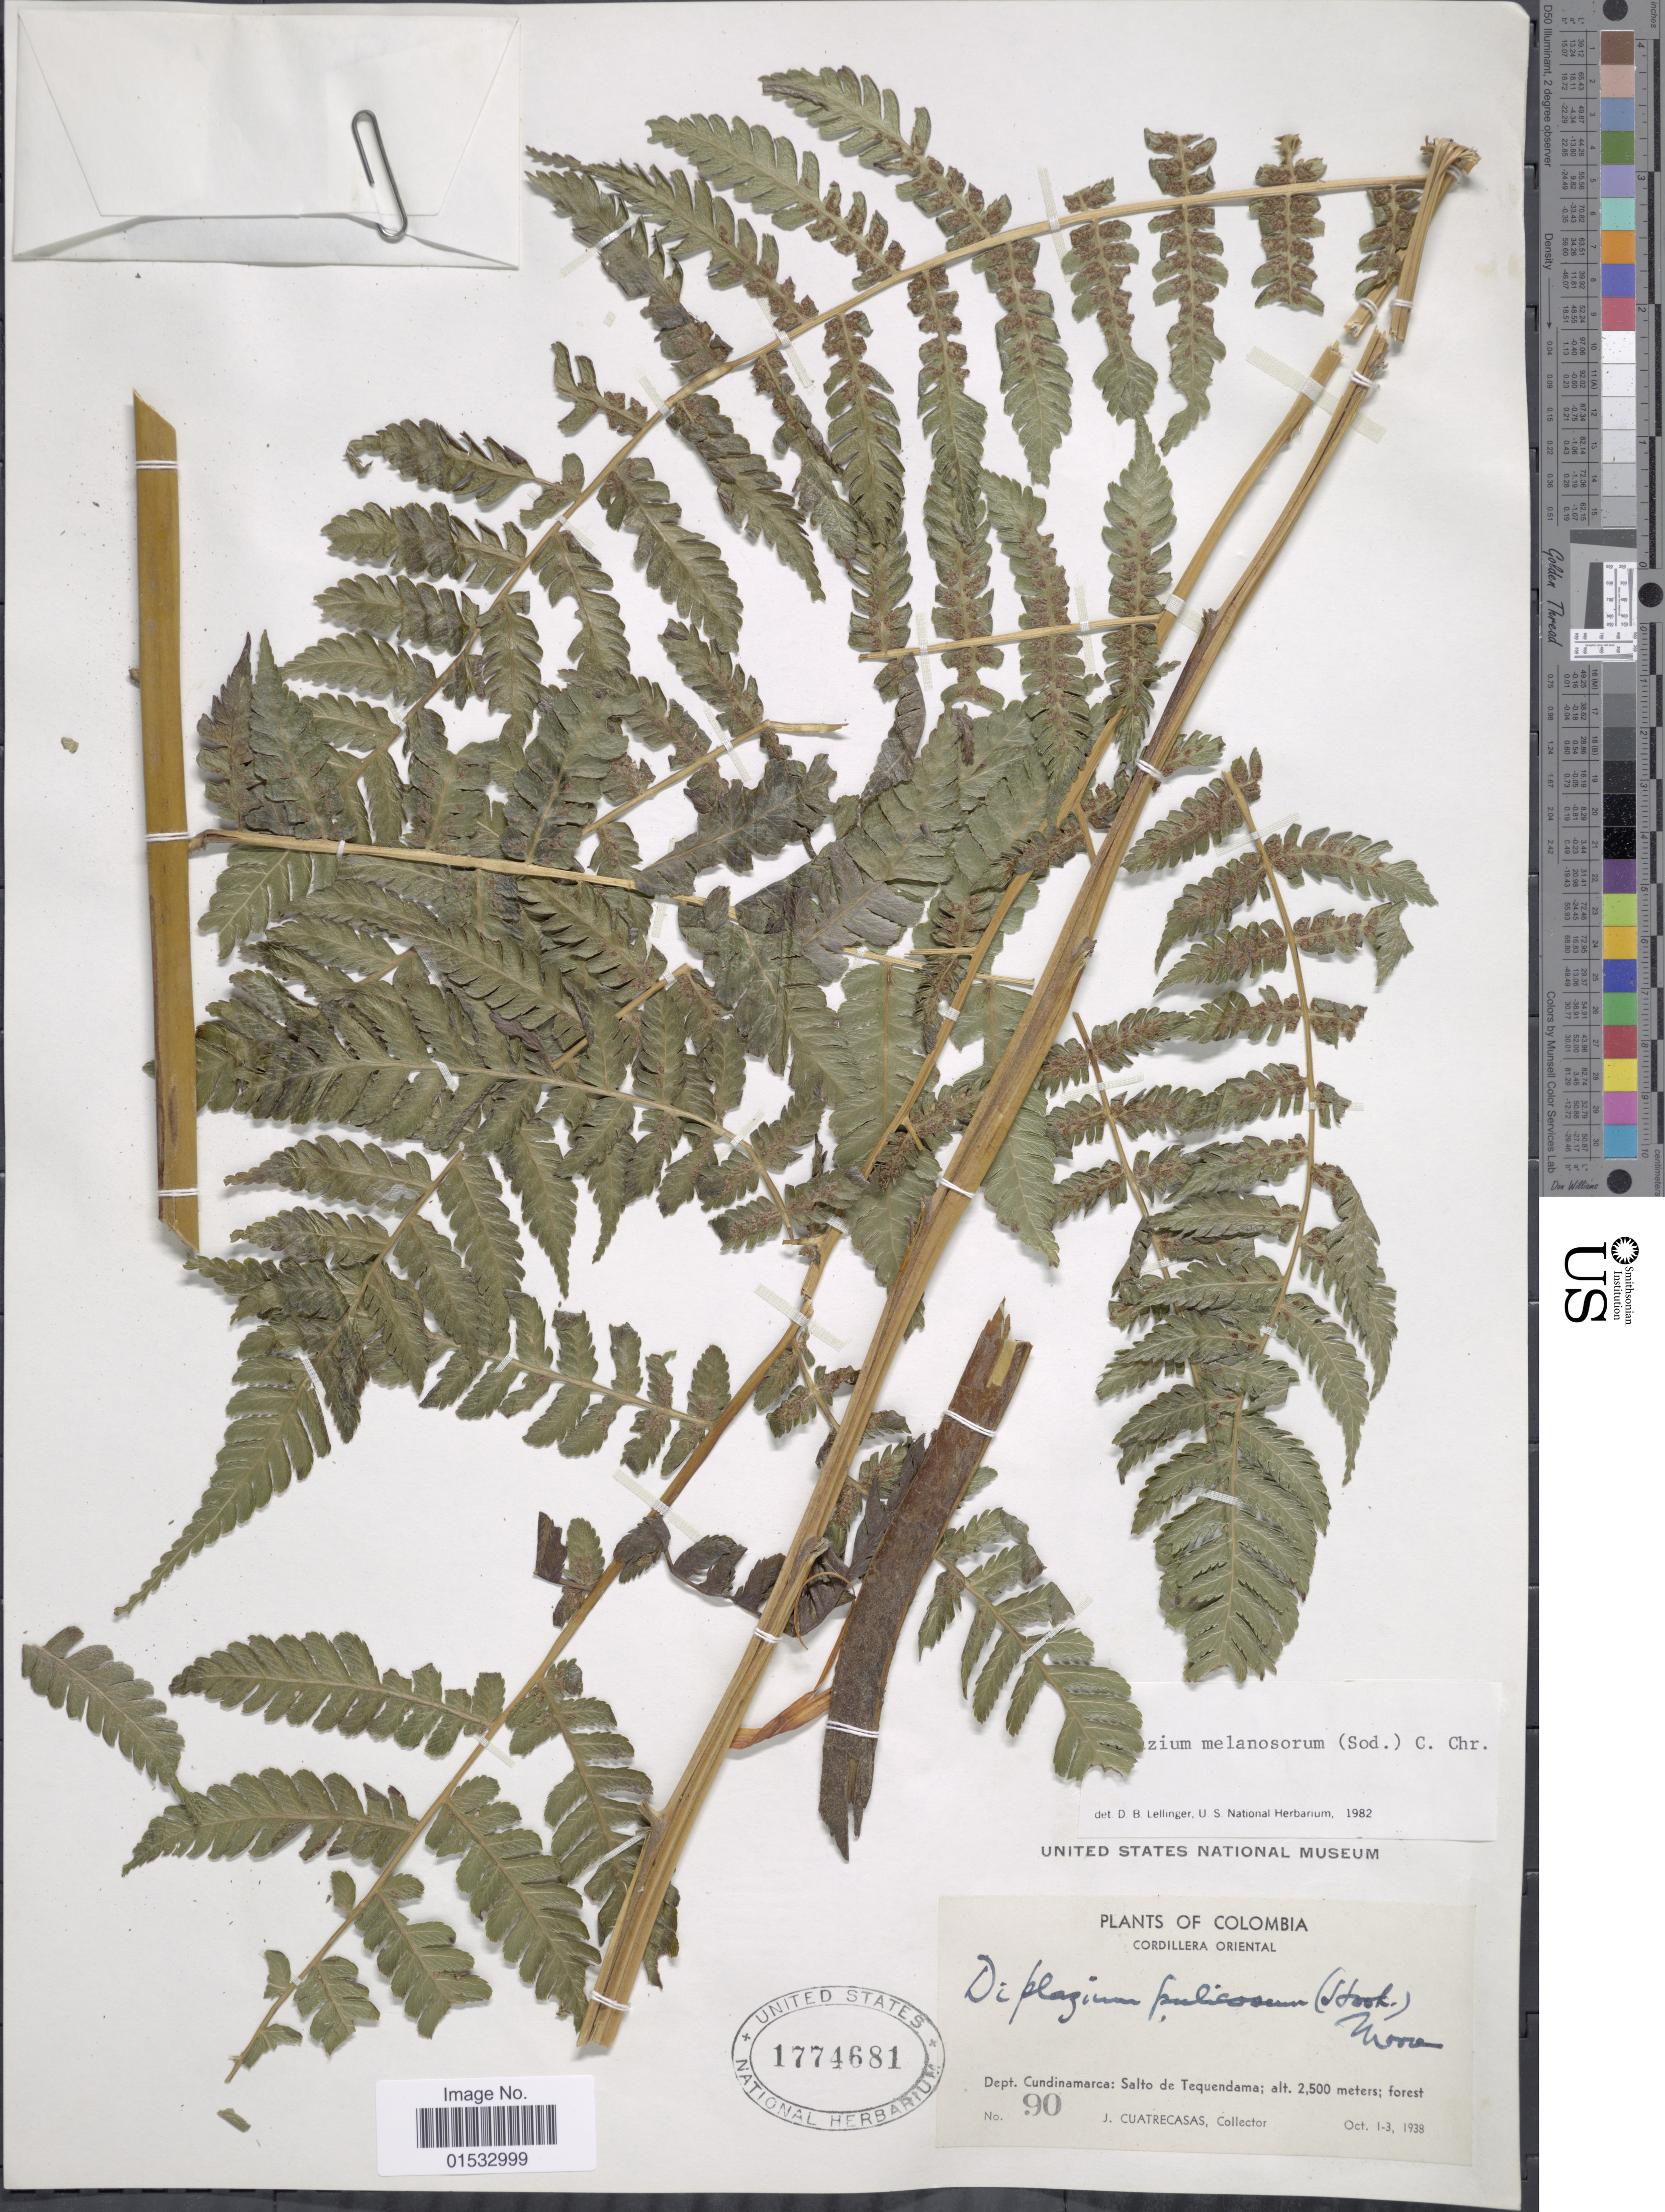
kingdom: Plantae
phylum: Tracheophyta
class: Polypodiopsida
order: Polypodiales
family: Athyriaceae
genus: Diplazium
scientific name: Diplazium melanosorum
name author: (Sodiro) C. Chr.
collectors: J. Cuatrecasas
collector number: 90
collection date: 1938-10-01/1938-10-03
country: Colombia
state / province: Cundinamarca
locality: Cordillera Oriental, Salto de Tequendama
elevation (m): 2500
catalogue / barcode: US 1774681